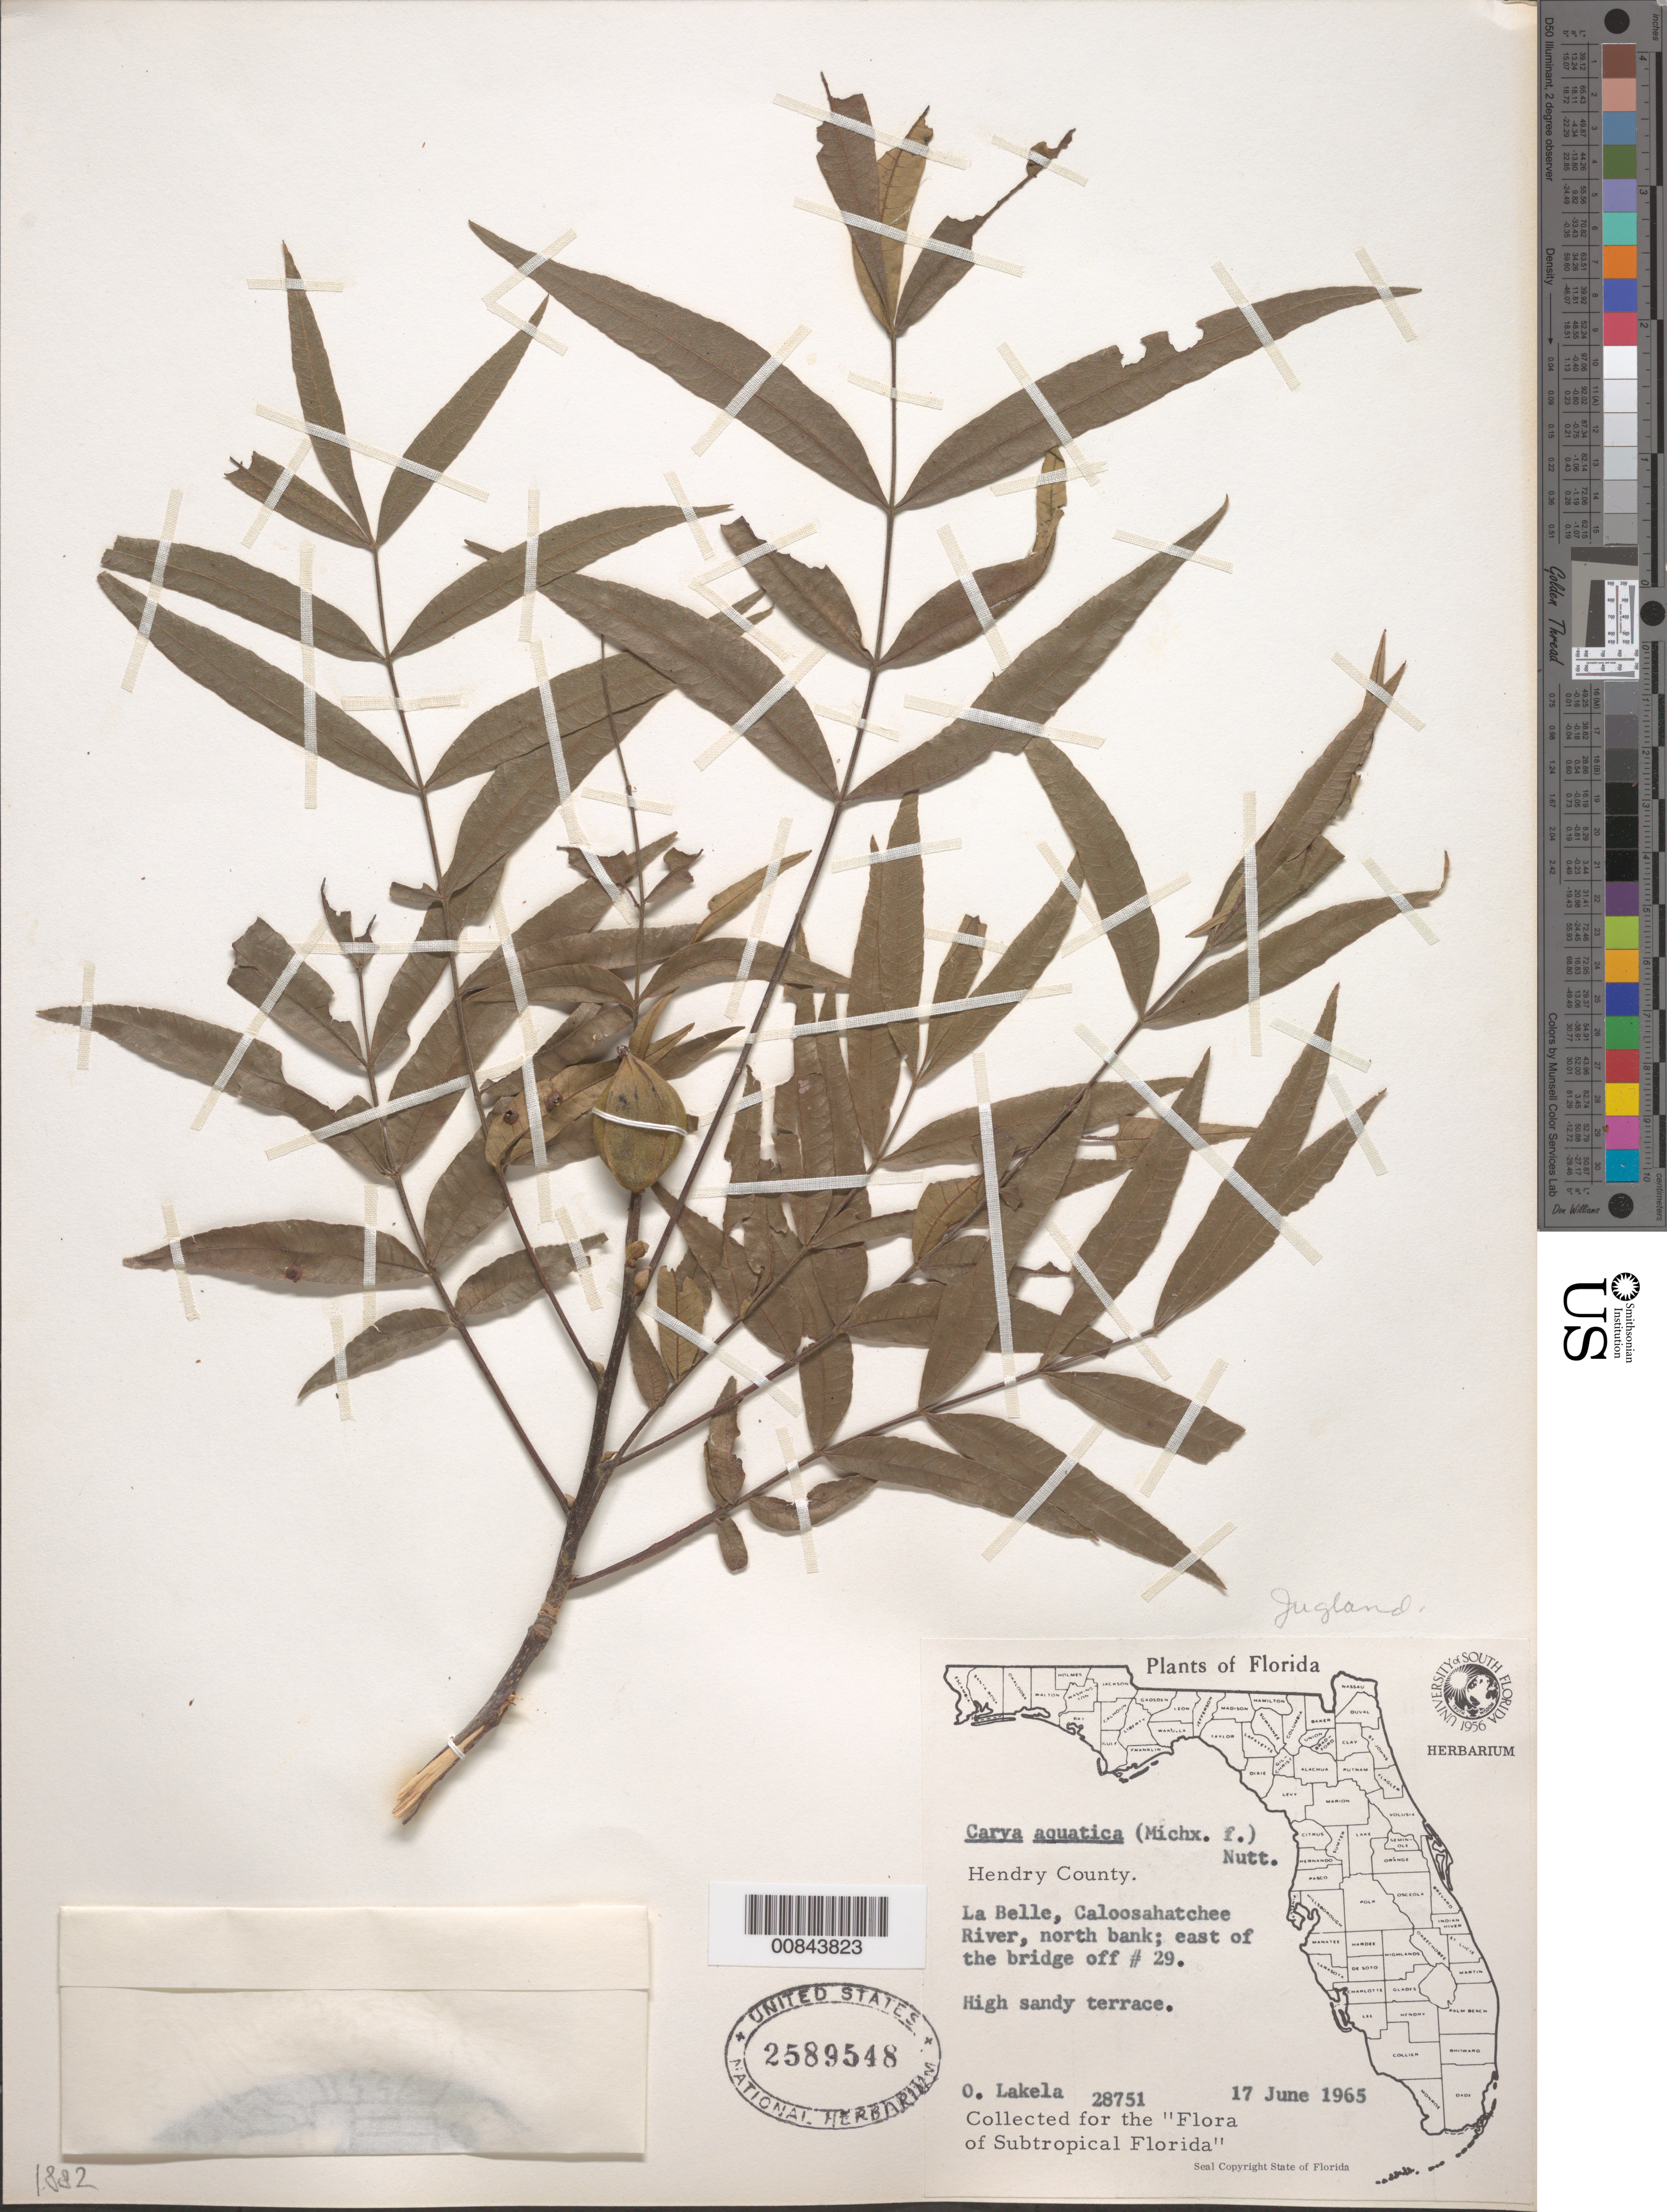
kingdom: Plantae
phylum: Tracheophyta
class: Magnoliopsida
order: Fagales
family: Juglandaceae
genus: Carya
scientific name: Carya aquatica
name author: (F. Michx.) Nutt.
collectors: O. K. Lakela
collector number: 28751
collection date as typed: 17 Jun 1965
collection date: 1965-06-17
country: United States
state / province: Florida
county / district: Hendry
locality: La Belle, Caloosahatchee River, E of the bridge off #29.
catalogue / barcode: US 2589548